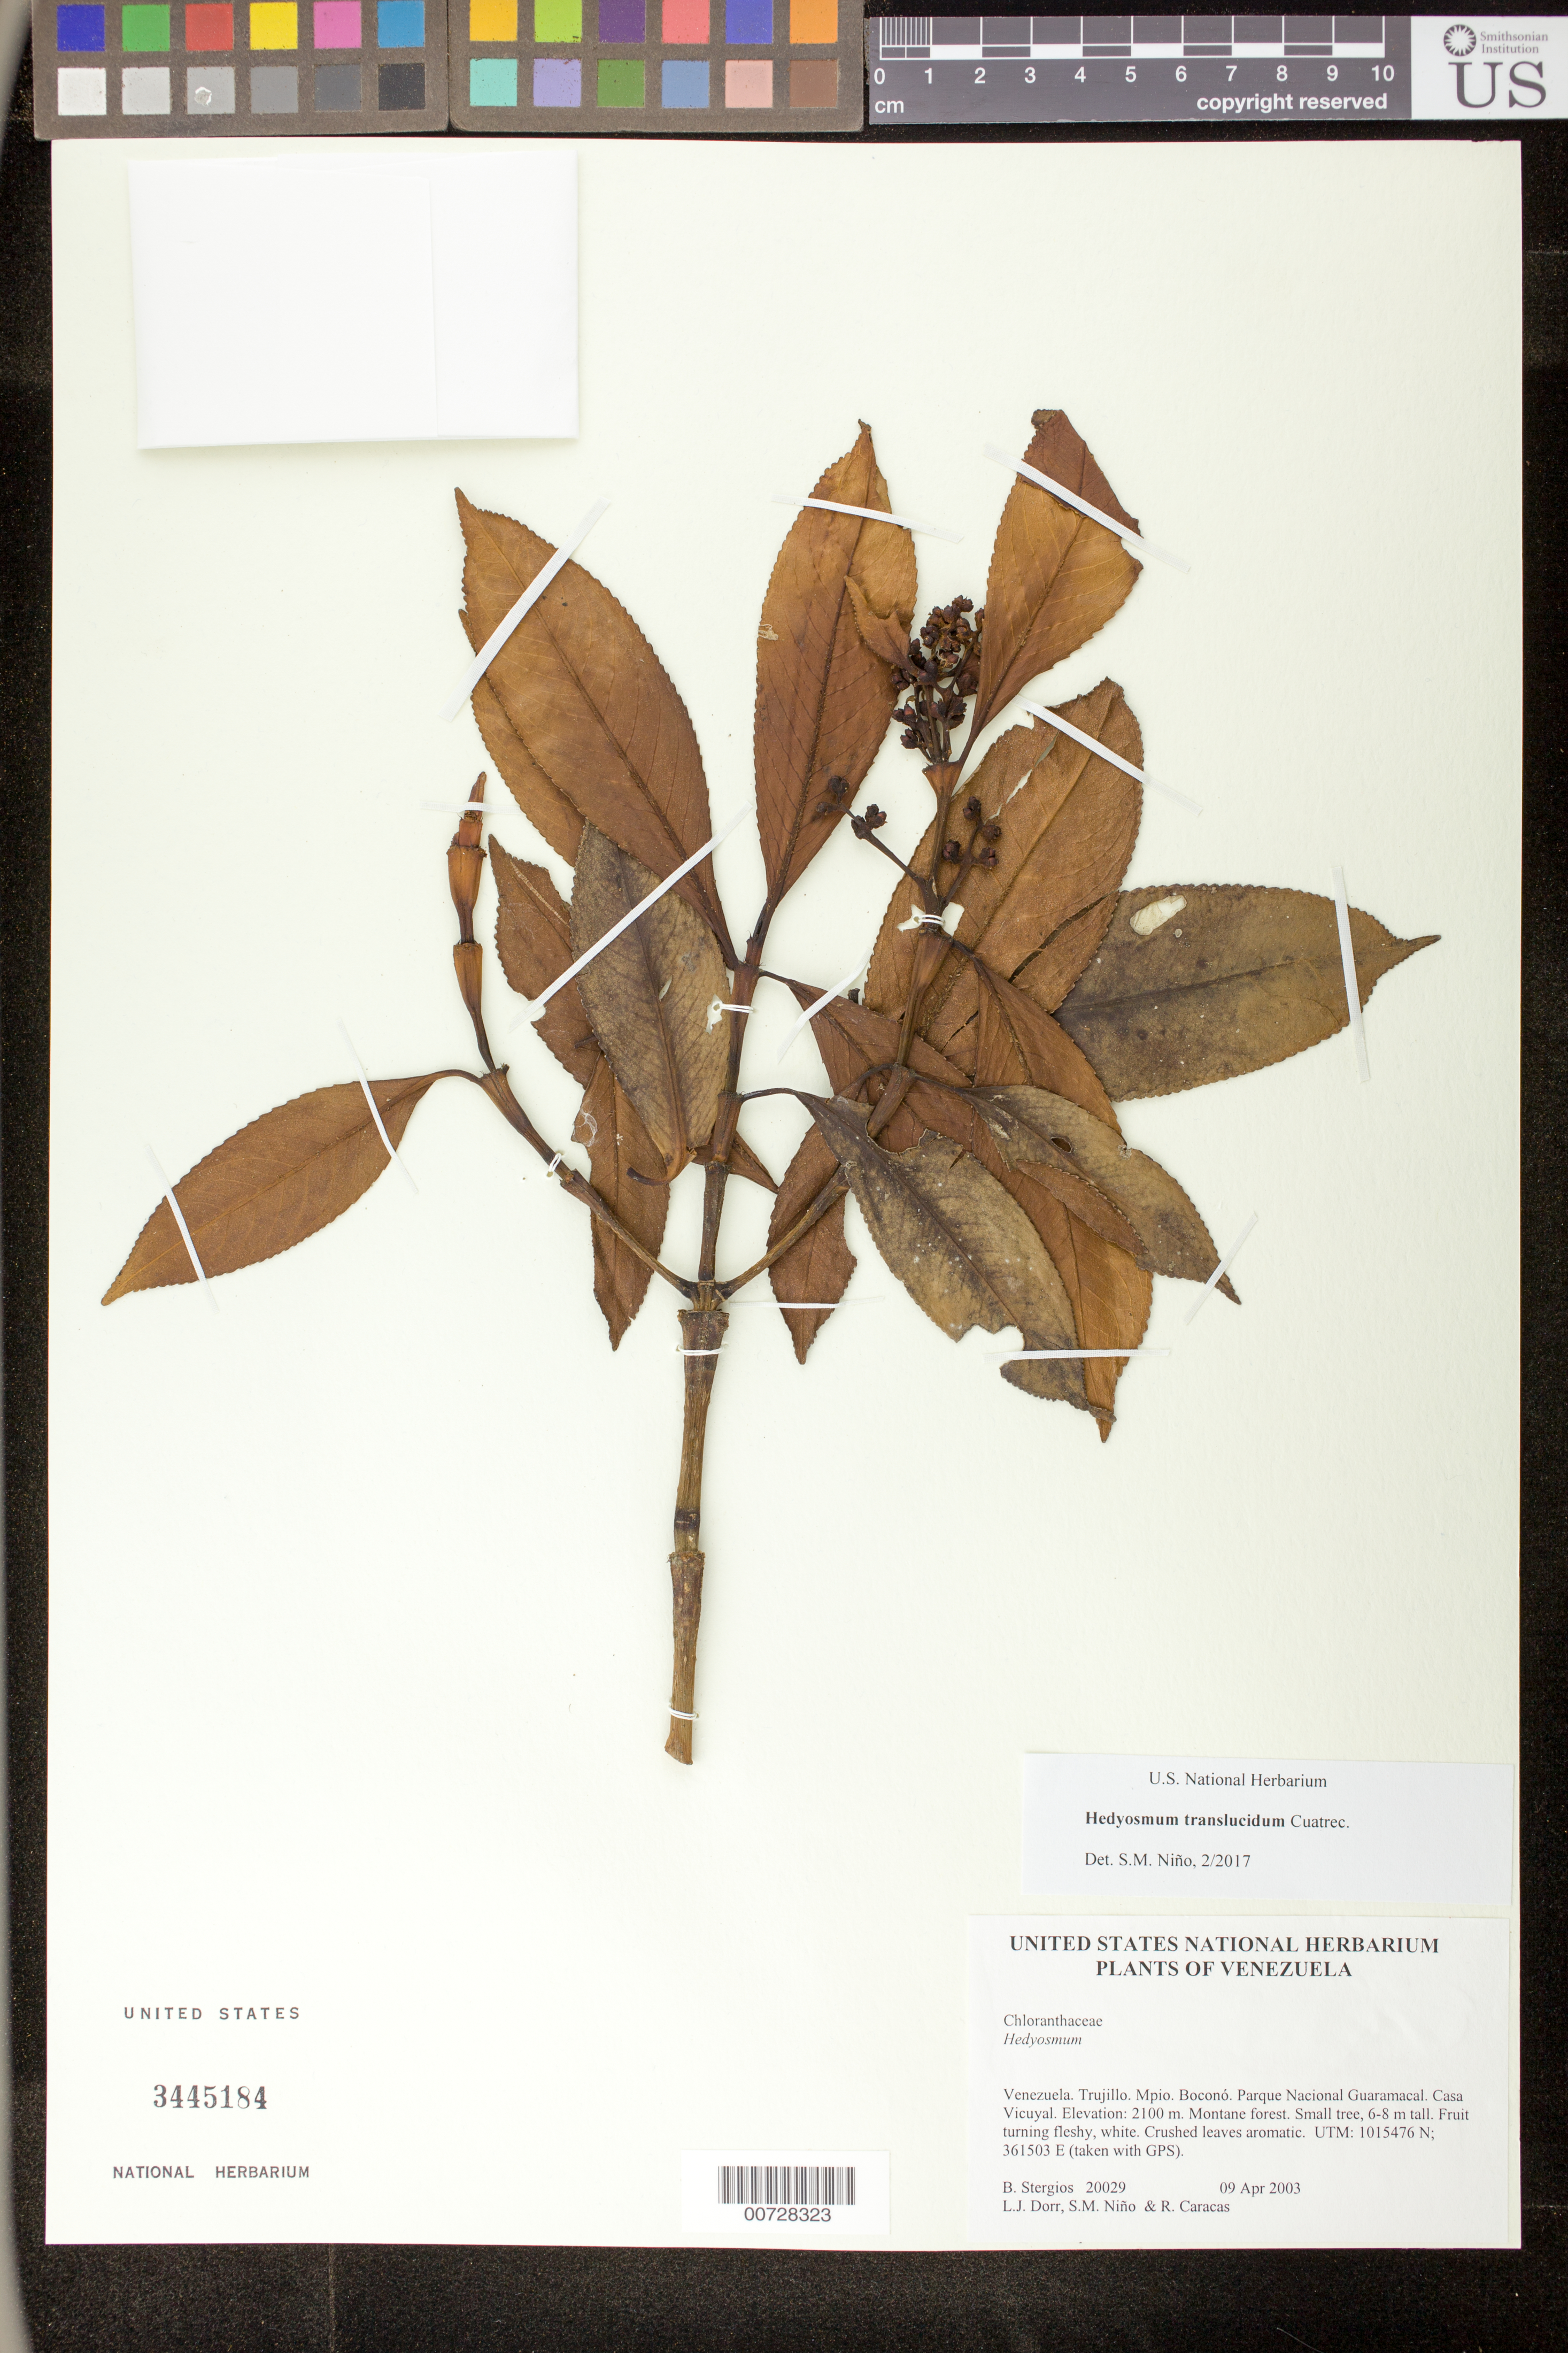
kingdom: Plantae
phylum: Tracheophyta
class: Magnoliopsida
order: Chloranthales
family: Chloranthaceae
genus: Hedyosmum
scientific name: Hedyosmum translucidum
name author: Cuatrec.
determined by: Niño, S. M., (PORT), BioCentro-UNELLEZ (VENEZUELA)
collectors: B. G. Stergios, L. J. Dorr, S. M. Niño & R. Caracas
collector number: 20029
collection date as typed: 09 Apr 2003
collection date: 2003-04-09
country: Venezuela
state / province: Trujillo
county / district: Boconó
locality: Parque Nacional Guaramacal. Casa Vicuyal.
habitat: Montane forest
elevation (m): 2100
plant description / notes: PORT, US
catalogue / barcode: US 3445184